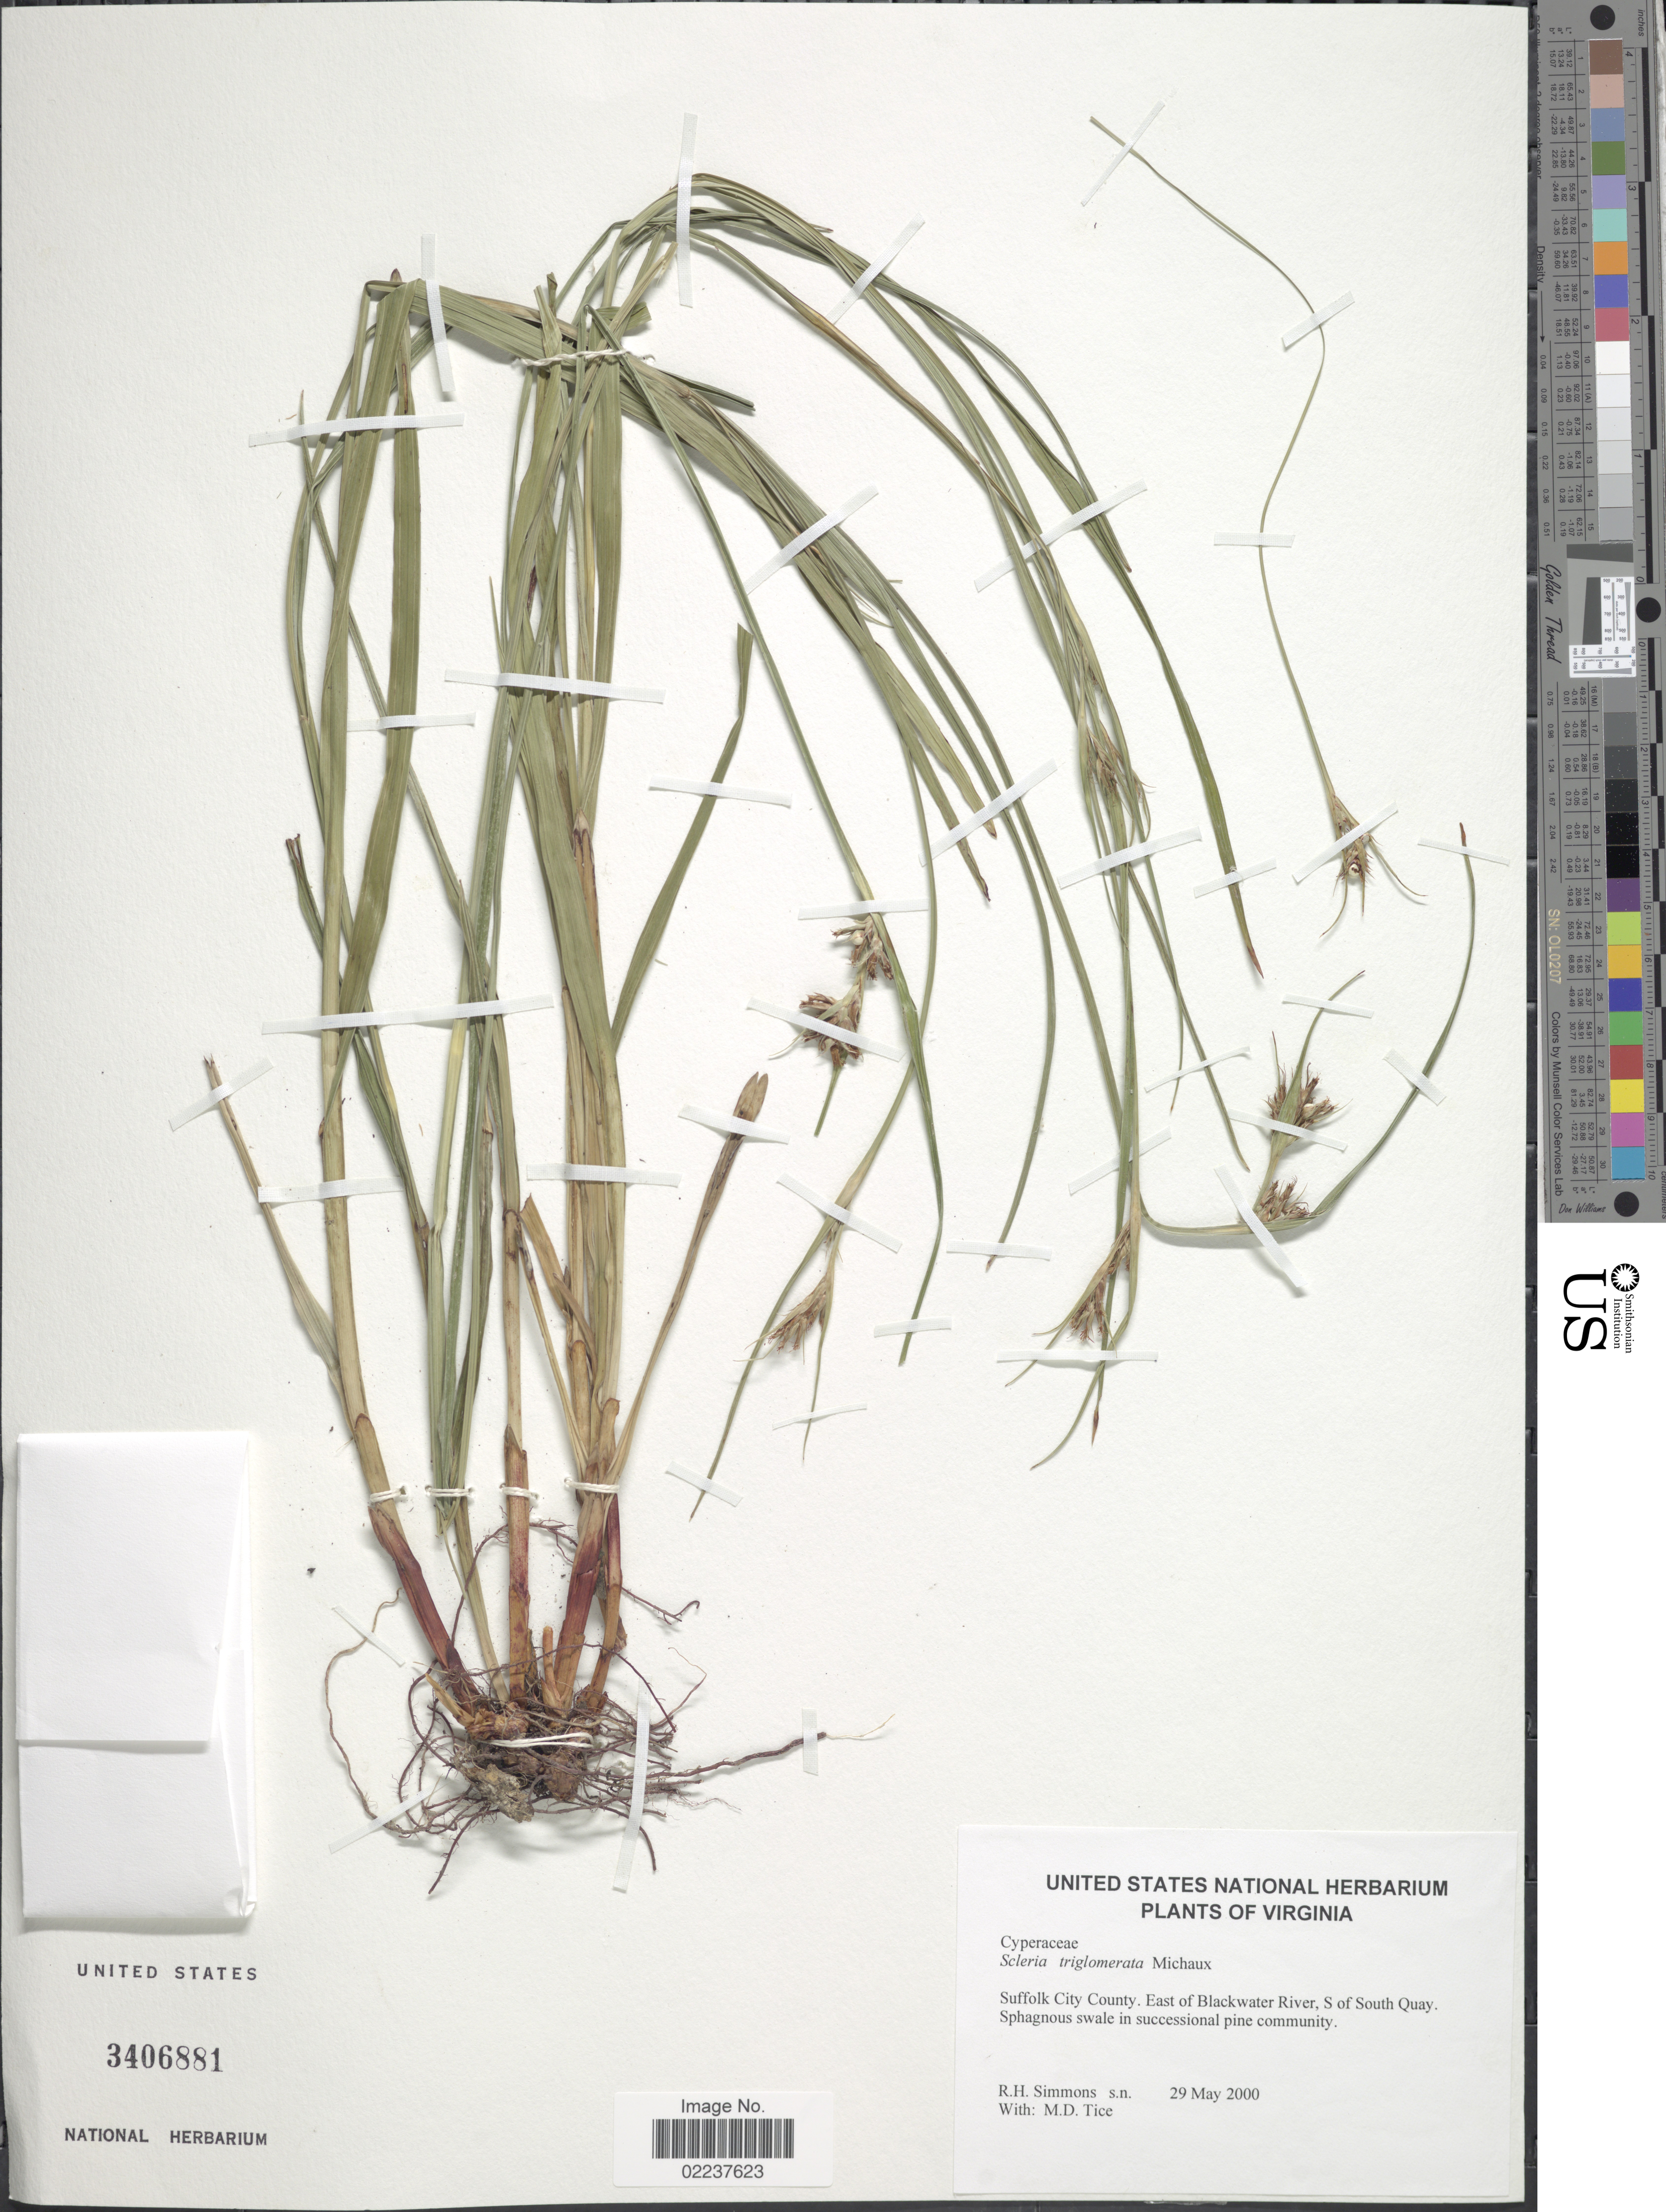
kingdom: Plantae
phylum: Tracheophyta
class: Liliopsida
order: Poales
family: Cyperaceae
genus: Scleria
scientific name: Scleria triglomerata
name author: Michx.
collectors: R. H. Simmons & M. Tice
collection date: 2000-05-29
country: United States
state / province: Virginia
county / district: City of Suffolk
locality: Suffolk City County. East of Blackwater River, S of South Quay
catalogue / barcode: US 3406881